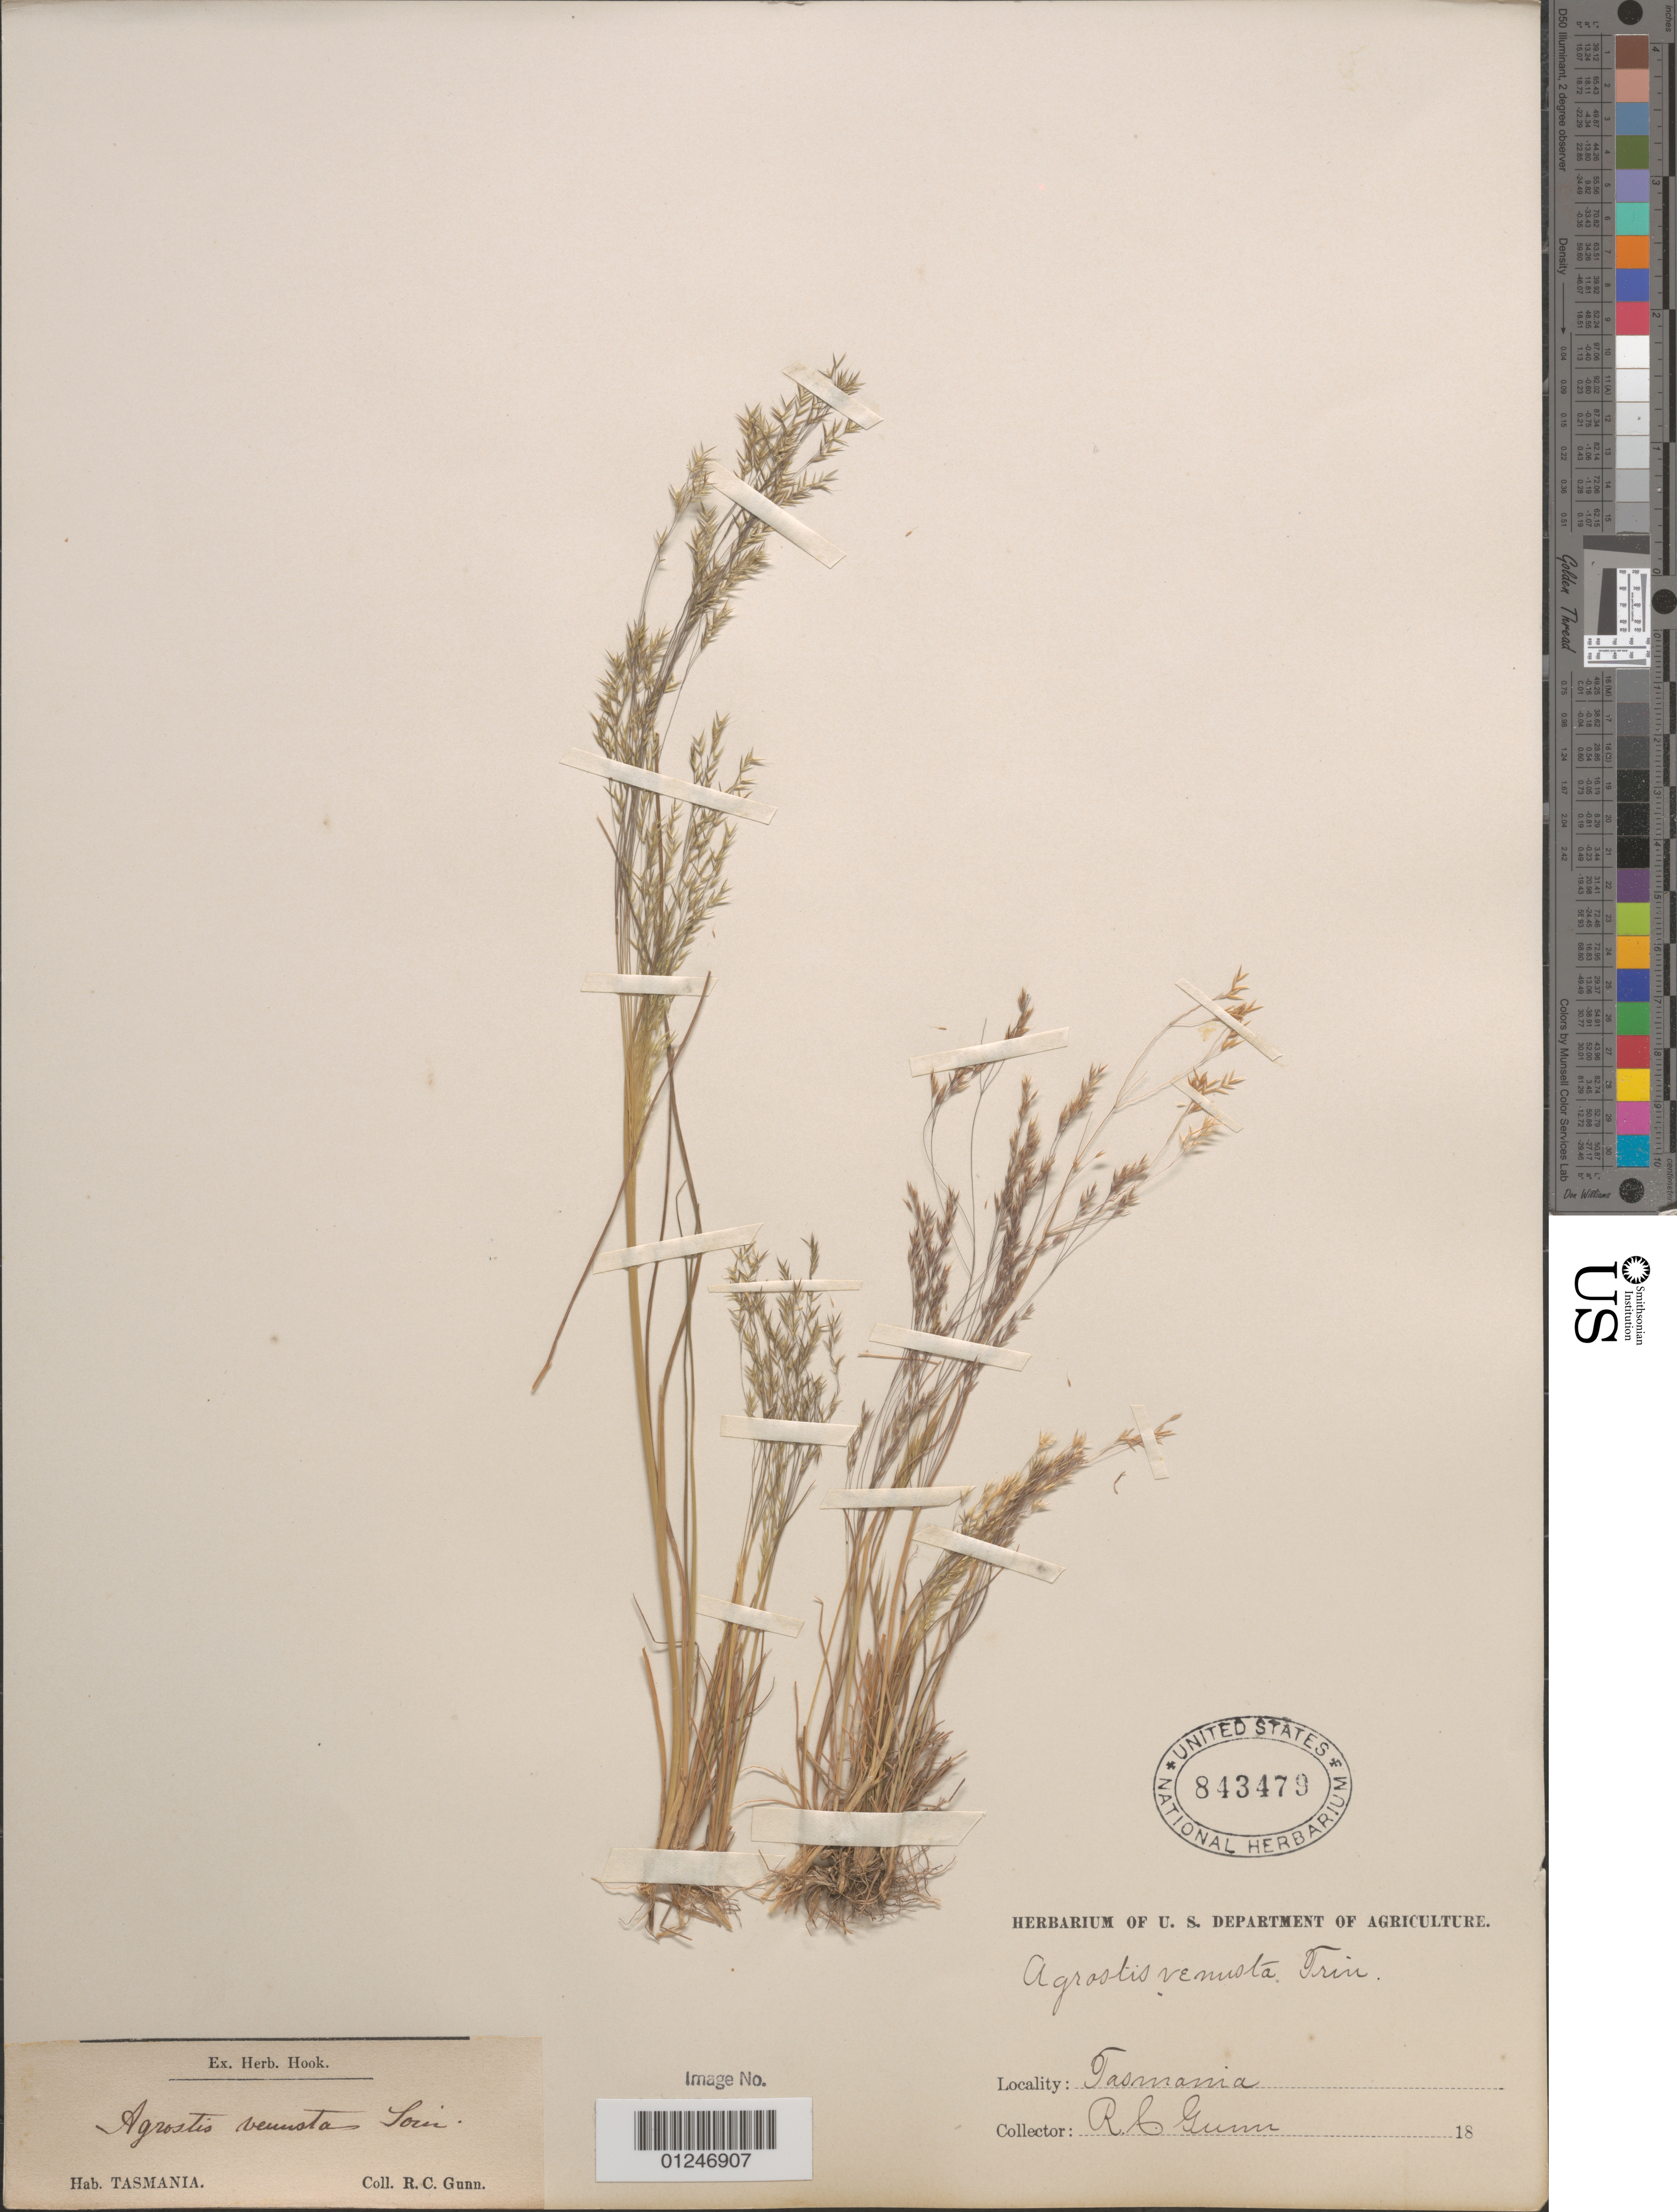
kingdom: Plantae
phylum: Tracheophyta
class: Liliopsida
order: Poales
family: Poaceae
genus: Agrostis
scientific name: Agrostis venusta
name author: Trin.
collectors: R. Gunn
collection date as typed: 18--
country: Australia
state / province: Tasmania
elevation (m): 495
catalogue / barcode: US 843479